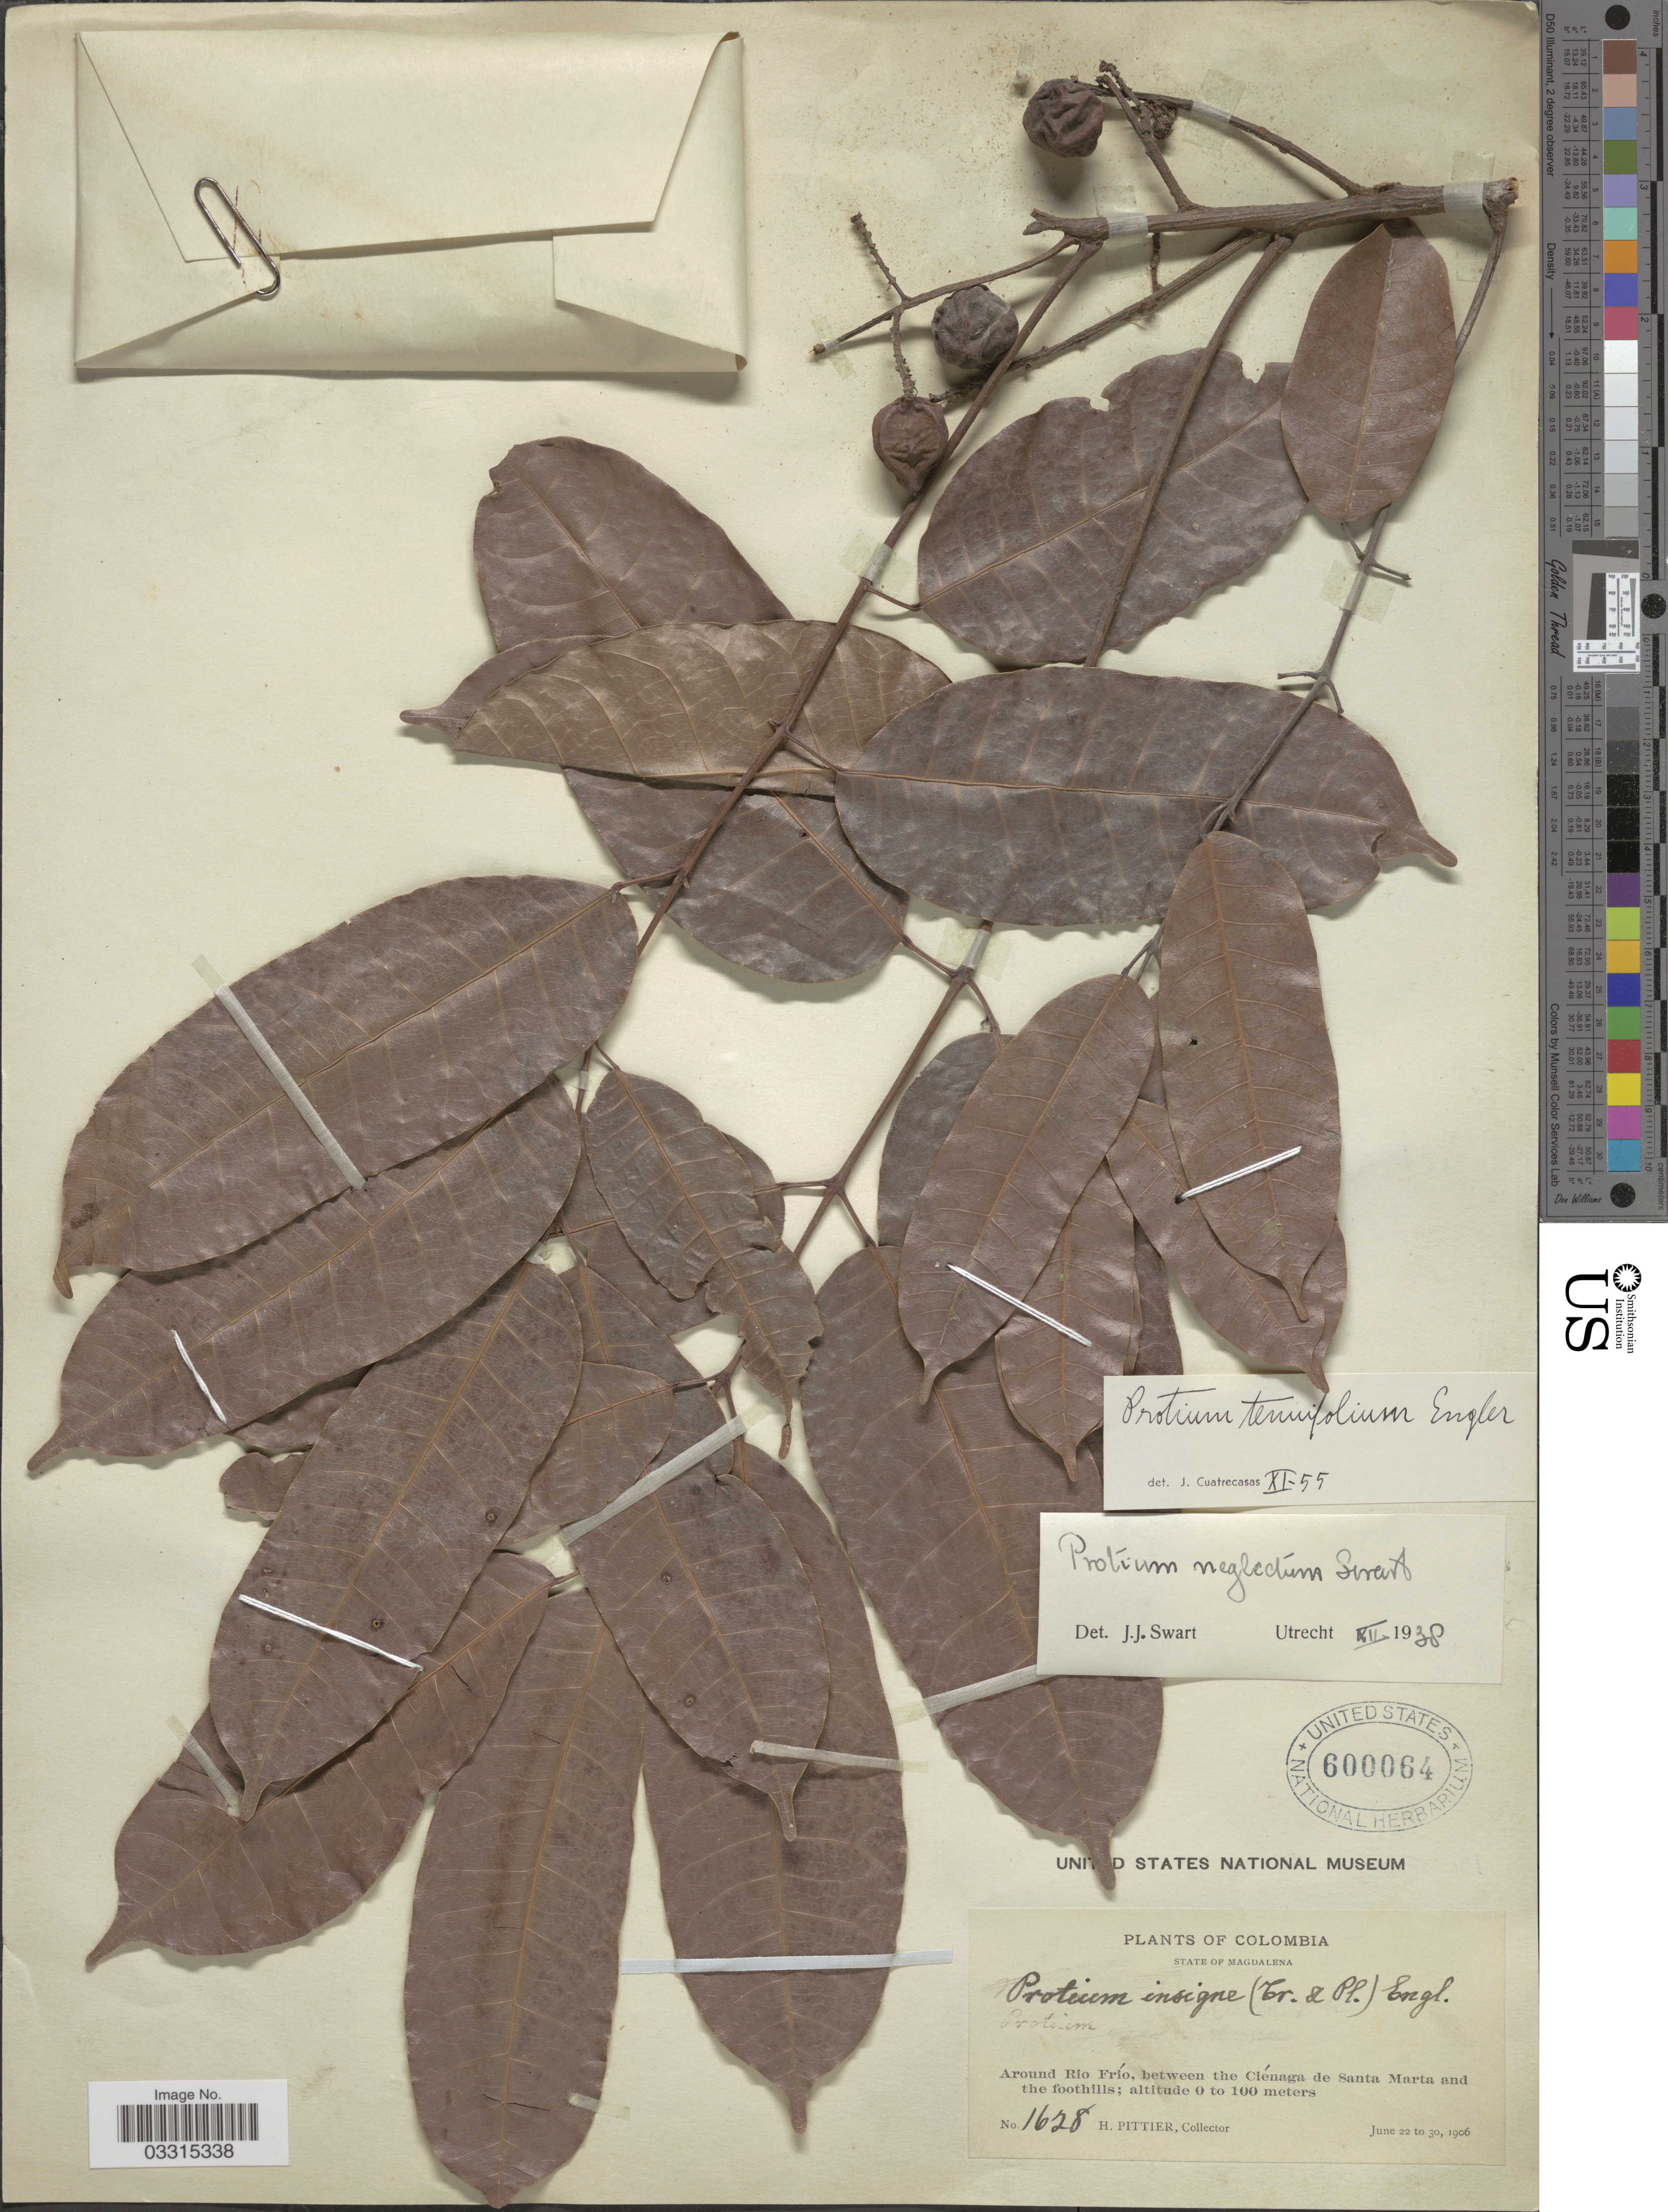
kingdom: Plantae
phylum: Tracheophyta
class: Magnoliopsida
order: Sapindales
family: Burseraceae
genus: Protium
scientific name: Protium tenuifolium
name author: (Engl.) Engl.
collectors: H. F. Pittier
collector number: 1628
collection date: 1906-06-22/1906-06-30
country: Colombia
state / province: Magdalena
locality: Around Rio Frío, between the Cíenaga de Santa Marta and the foothills.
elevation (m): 0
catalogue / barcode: US 600064